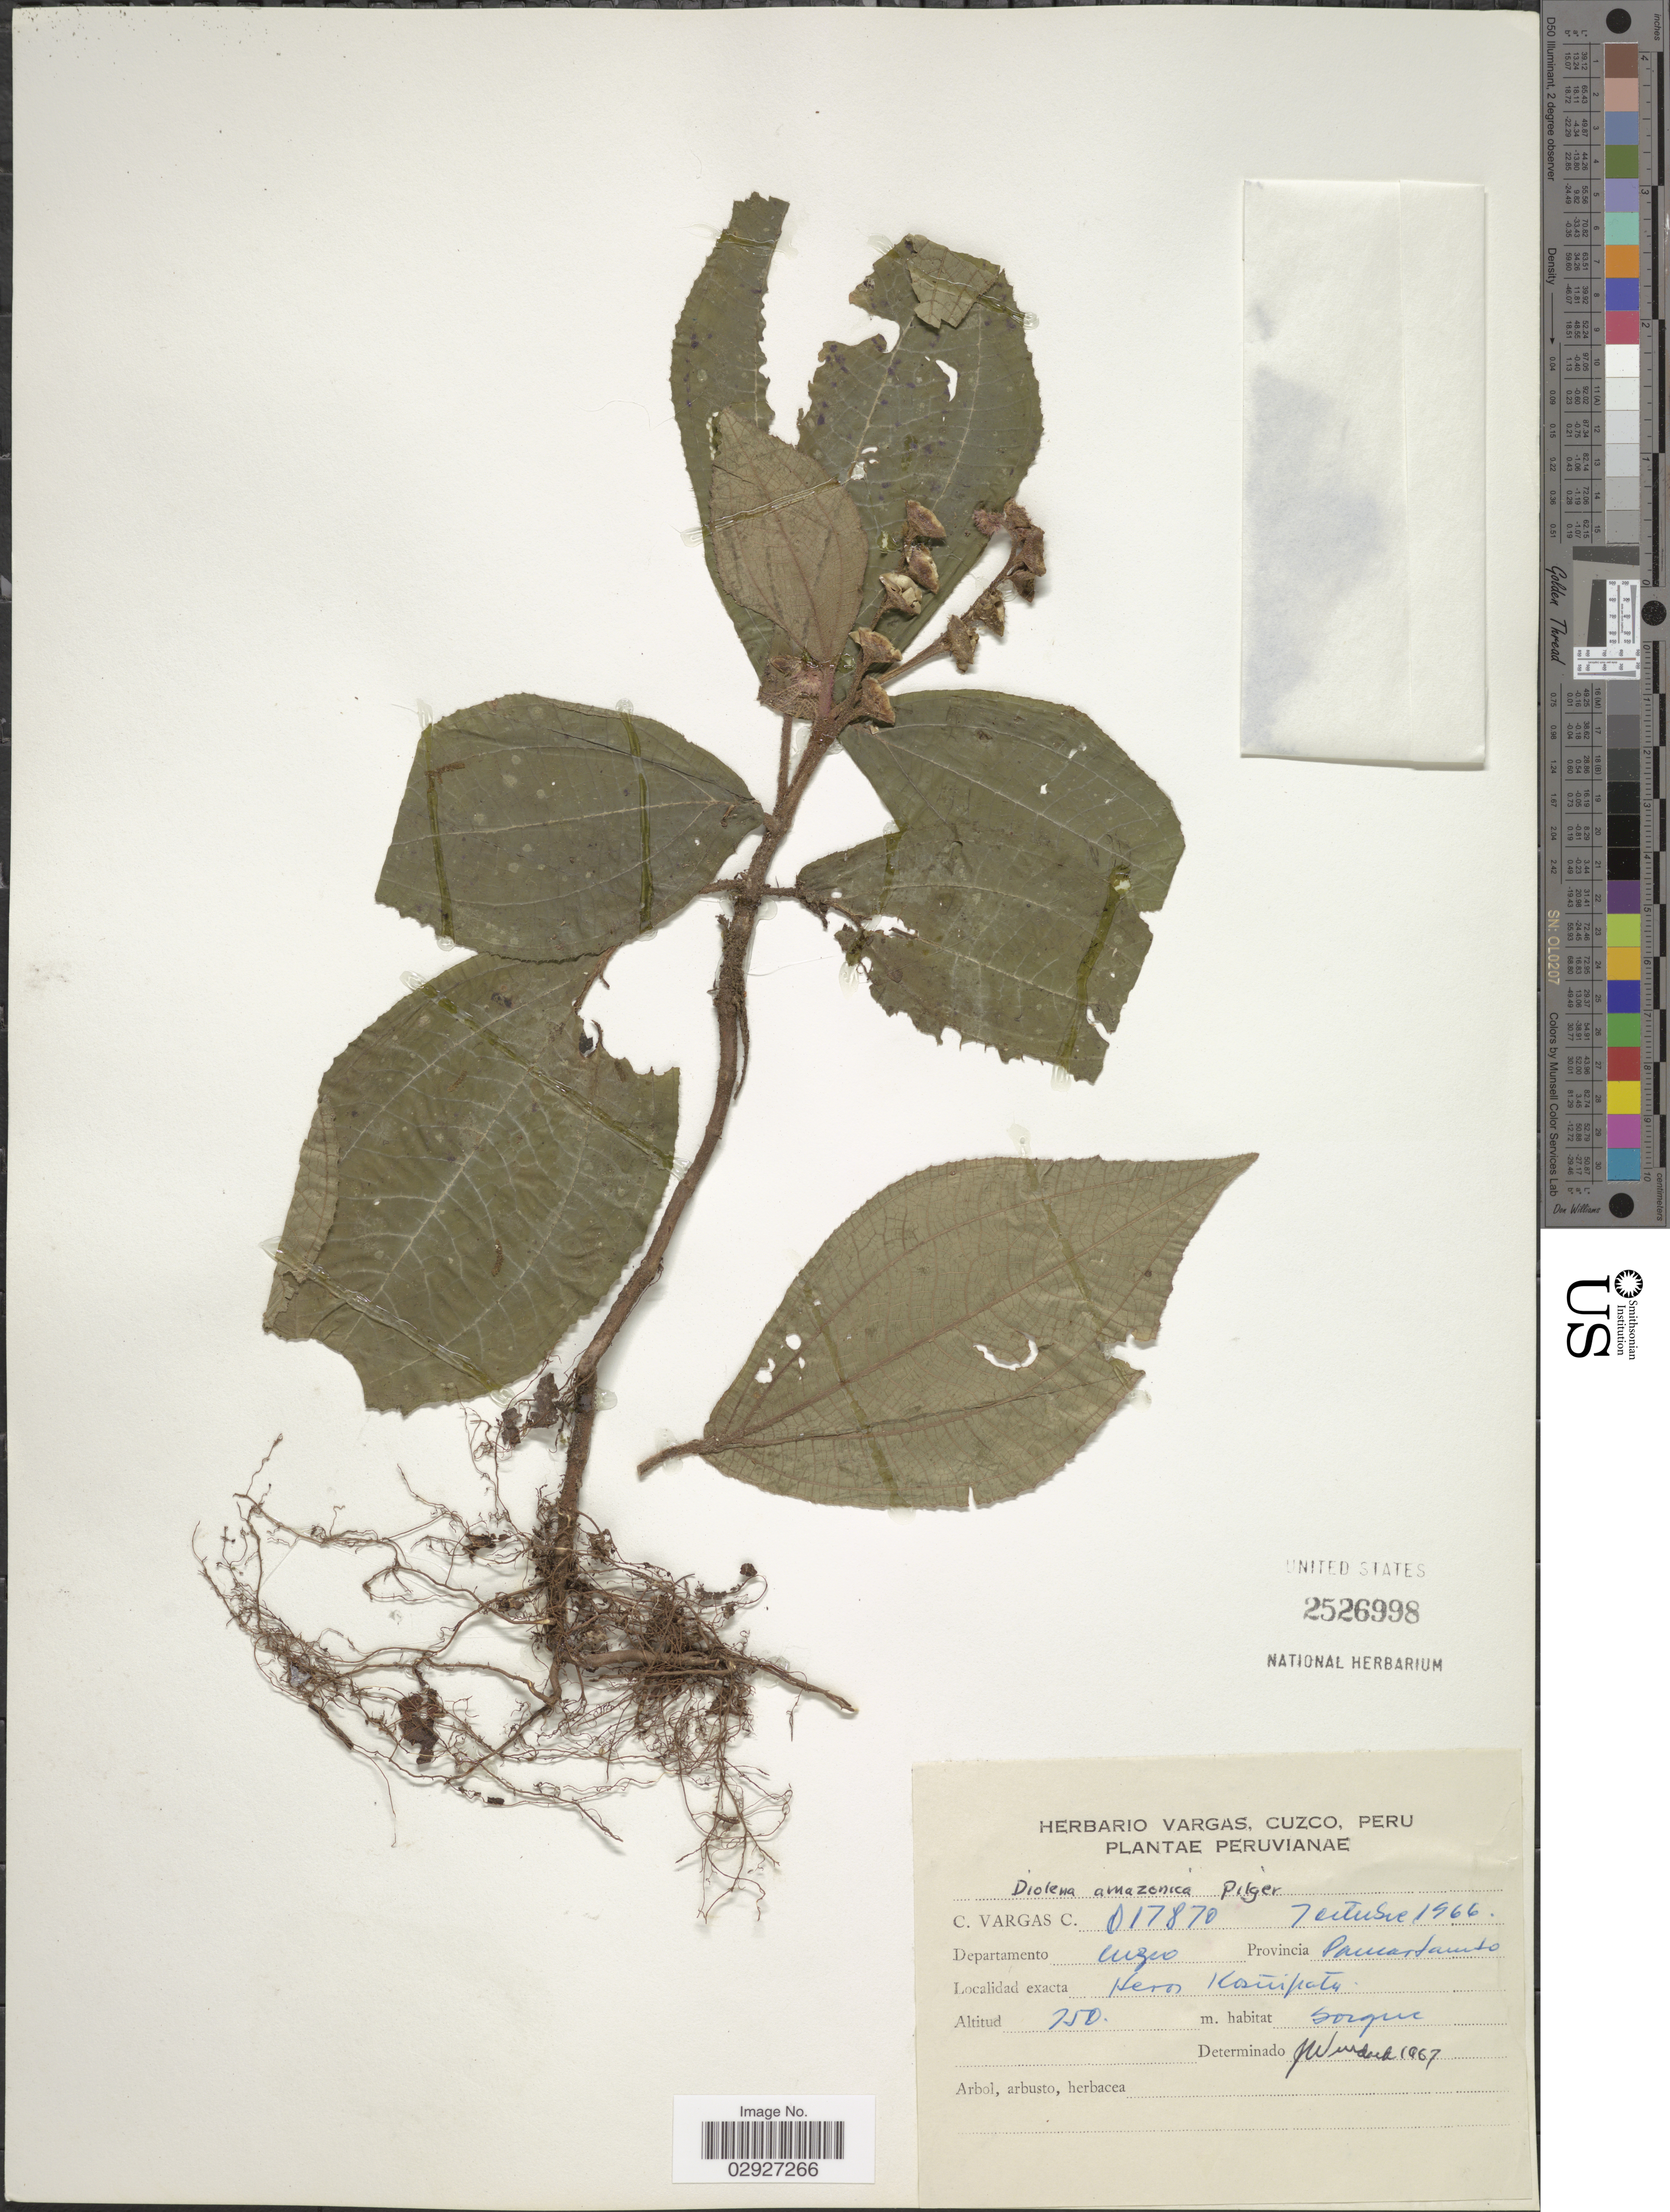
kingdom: Plantae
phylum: Tracheophyta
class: Magnoliopsida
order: Myrtales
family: Melastomataceae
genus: Triolena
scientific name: Triolena amazonica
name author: (Pilg.)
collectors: C. Vargas Calderón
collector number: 017870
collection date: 1966-10-07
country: Peru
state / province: Cusco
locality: Departamento Cuzco, Provincia Paucartambo, Keros Kosnipata.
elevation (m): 750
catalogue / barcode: US 2526998